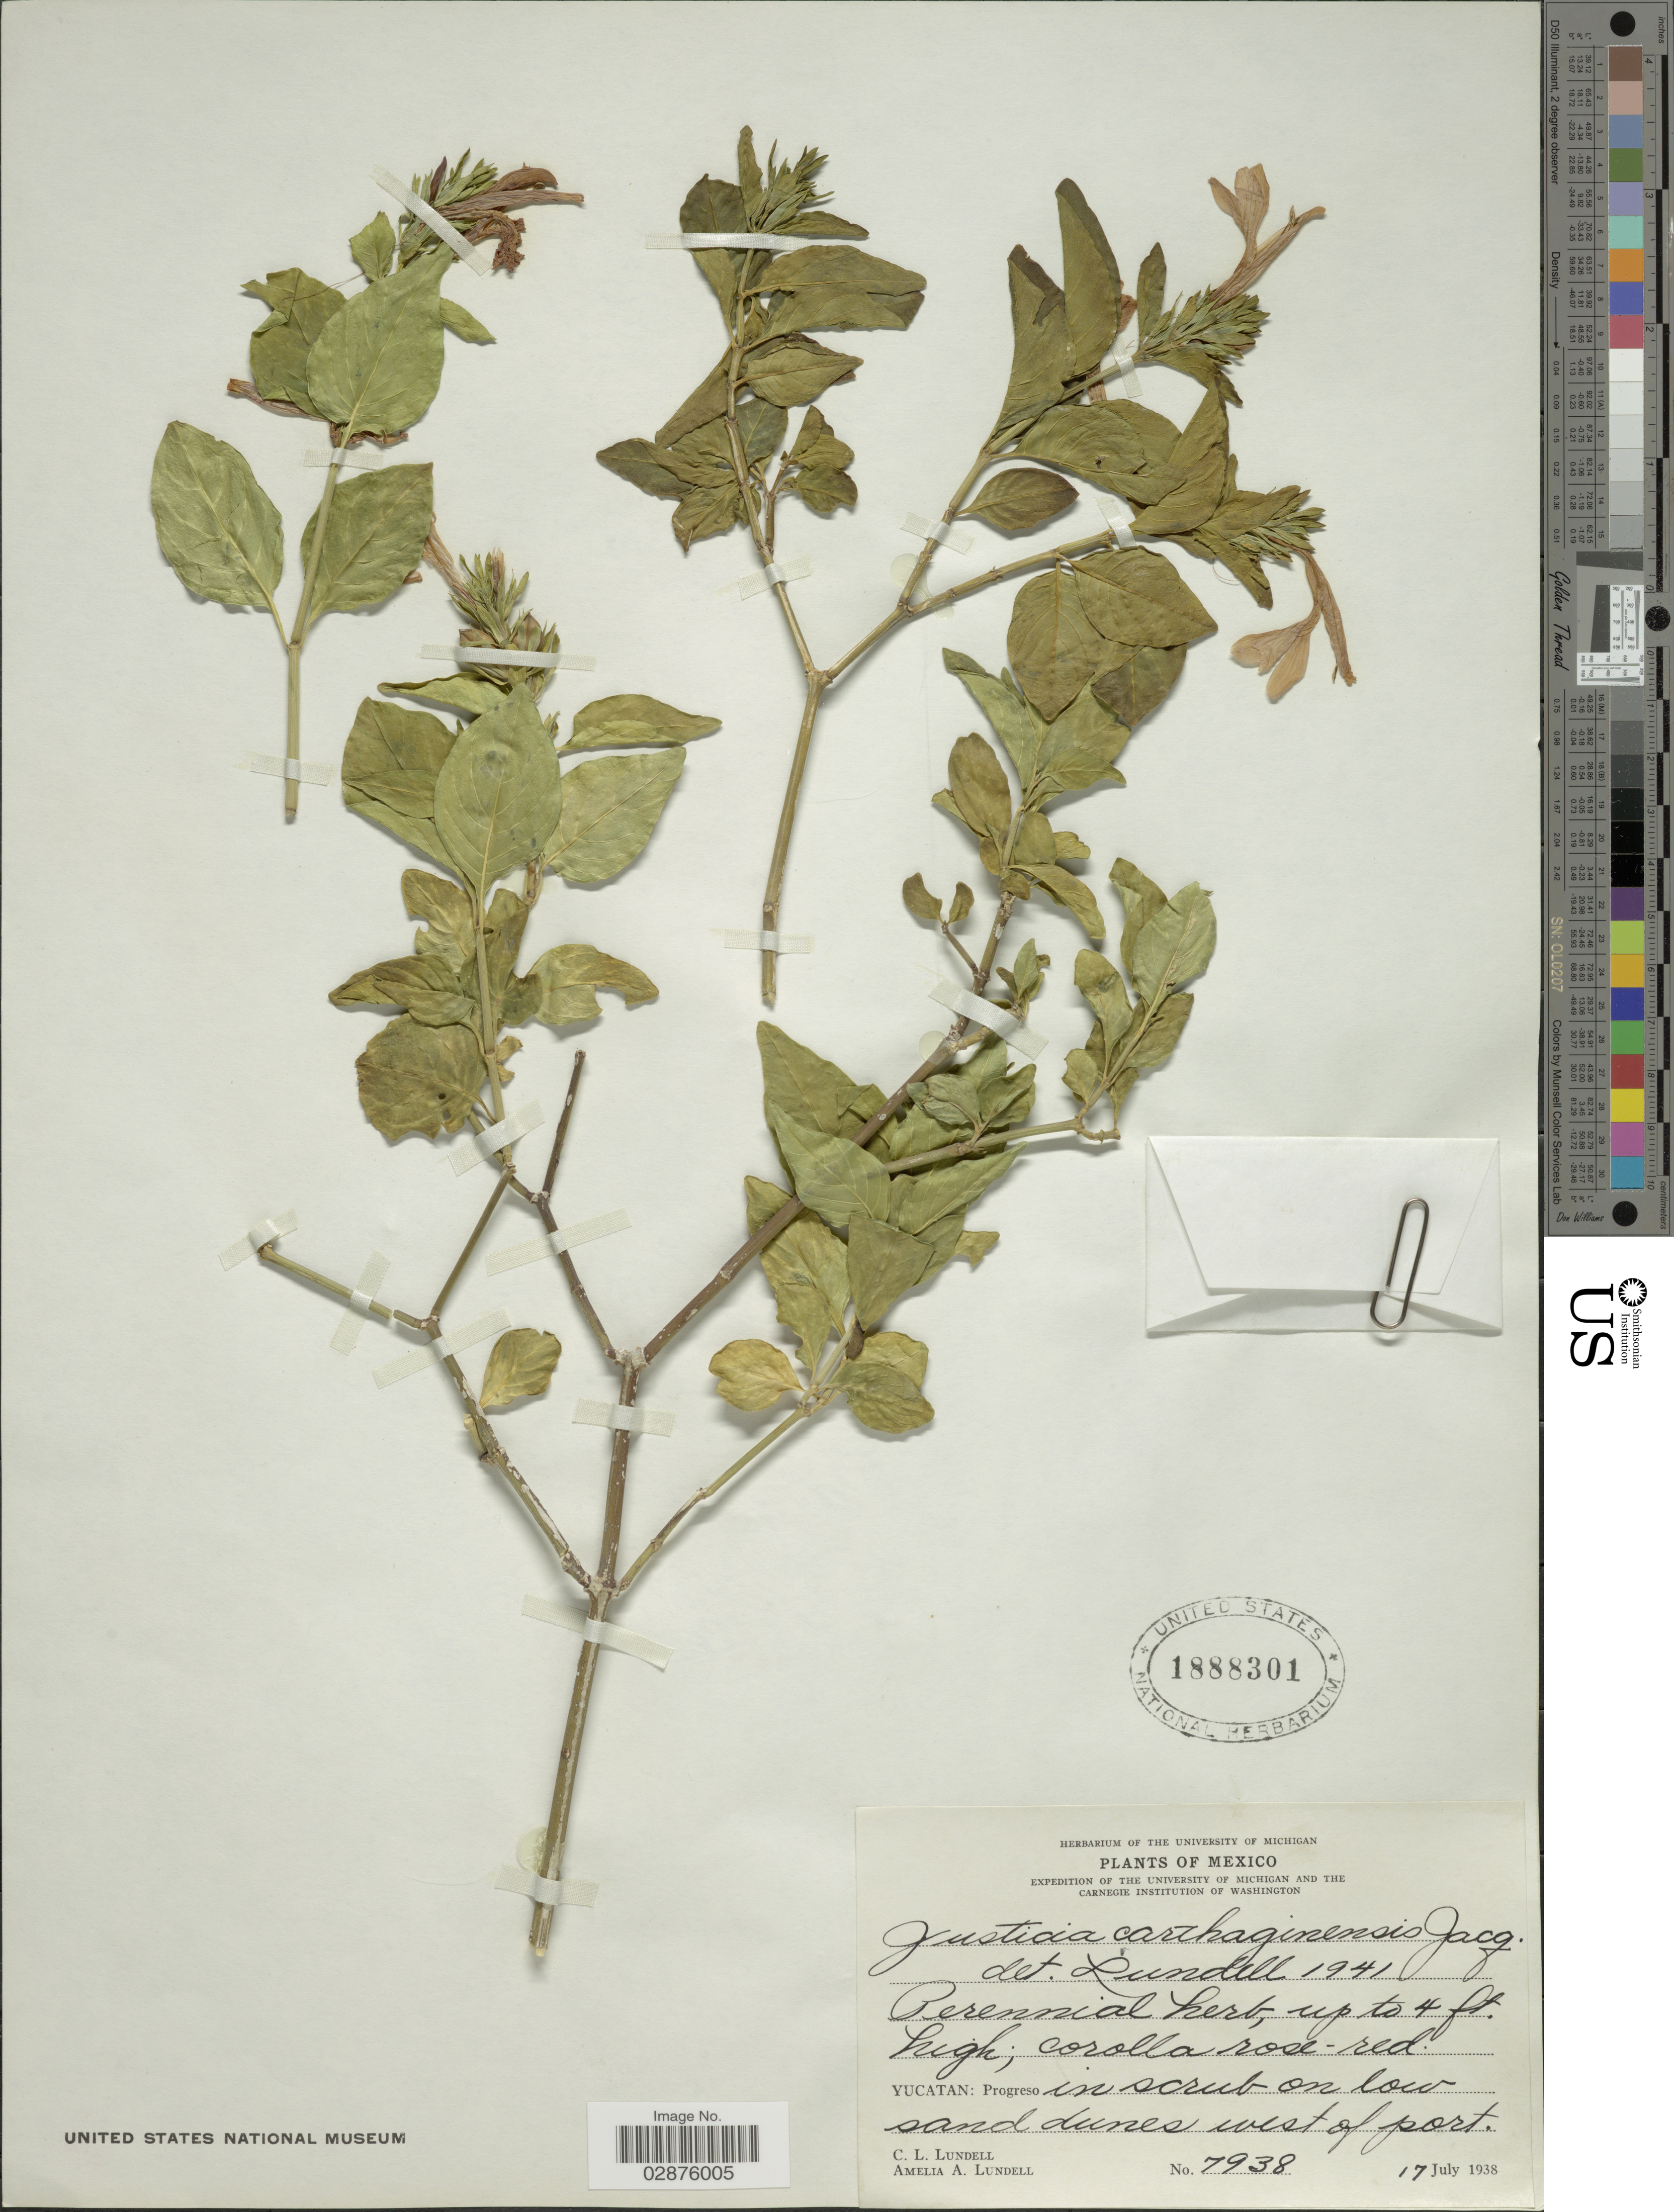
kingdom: Plantae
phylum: Tracheophyta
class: Magnoliopsida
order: Lamiales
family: Acanthaceae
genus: Justicia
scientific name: Justicia carthaginensis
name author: Jacq.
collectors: C. L. Lundell & A. A. Lundell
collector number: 7938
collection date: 1938-07-17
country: Mexico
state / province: Yucatán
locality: Progreso in scrub on low sand dunes west of port.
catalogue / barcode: US 1888301